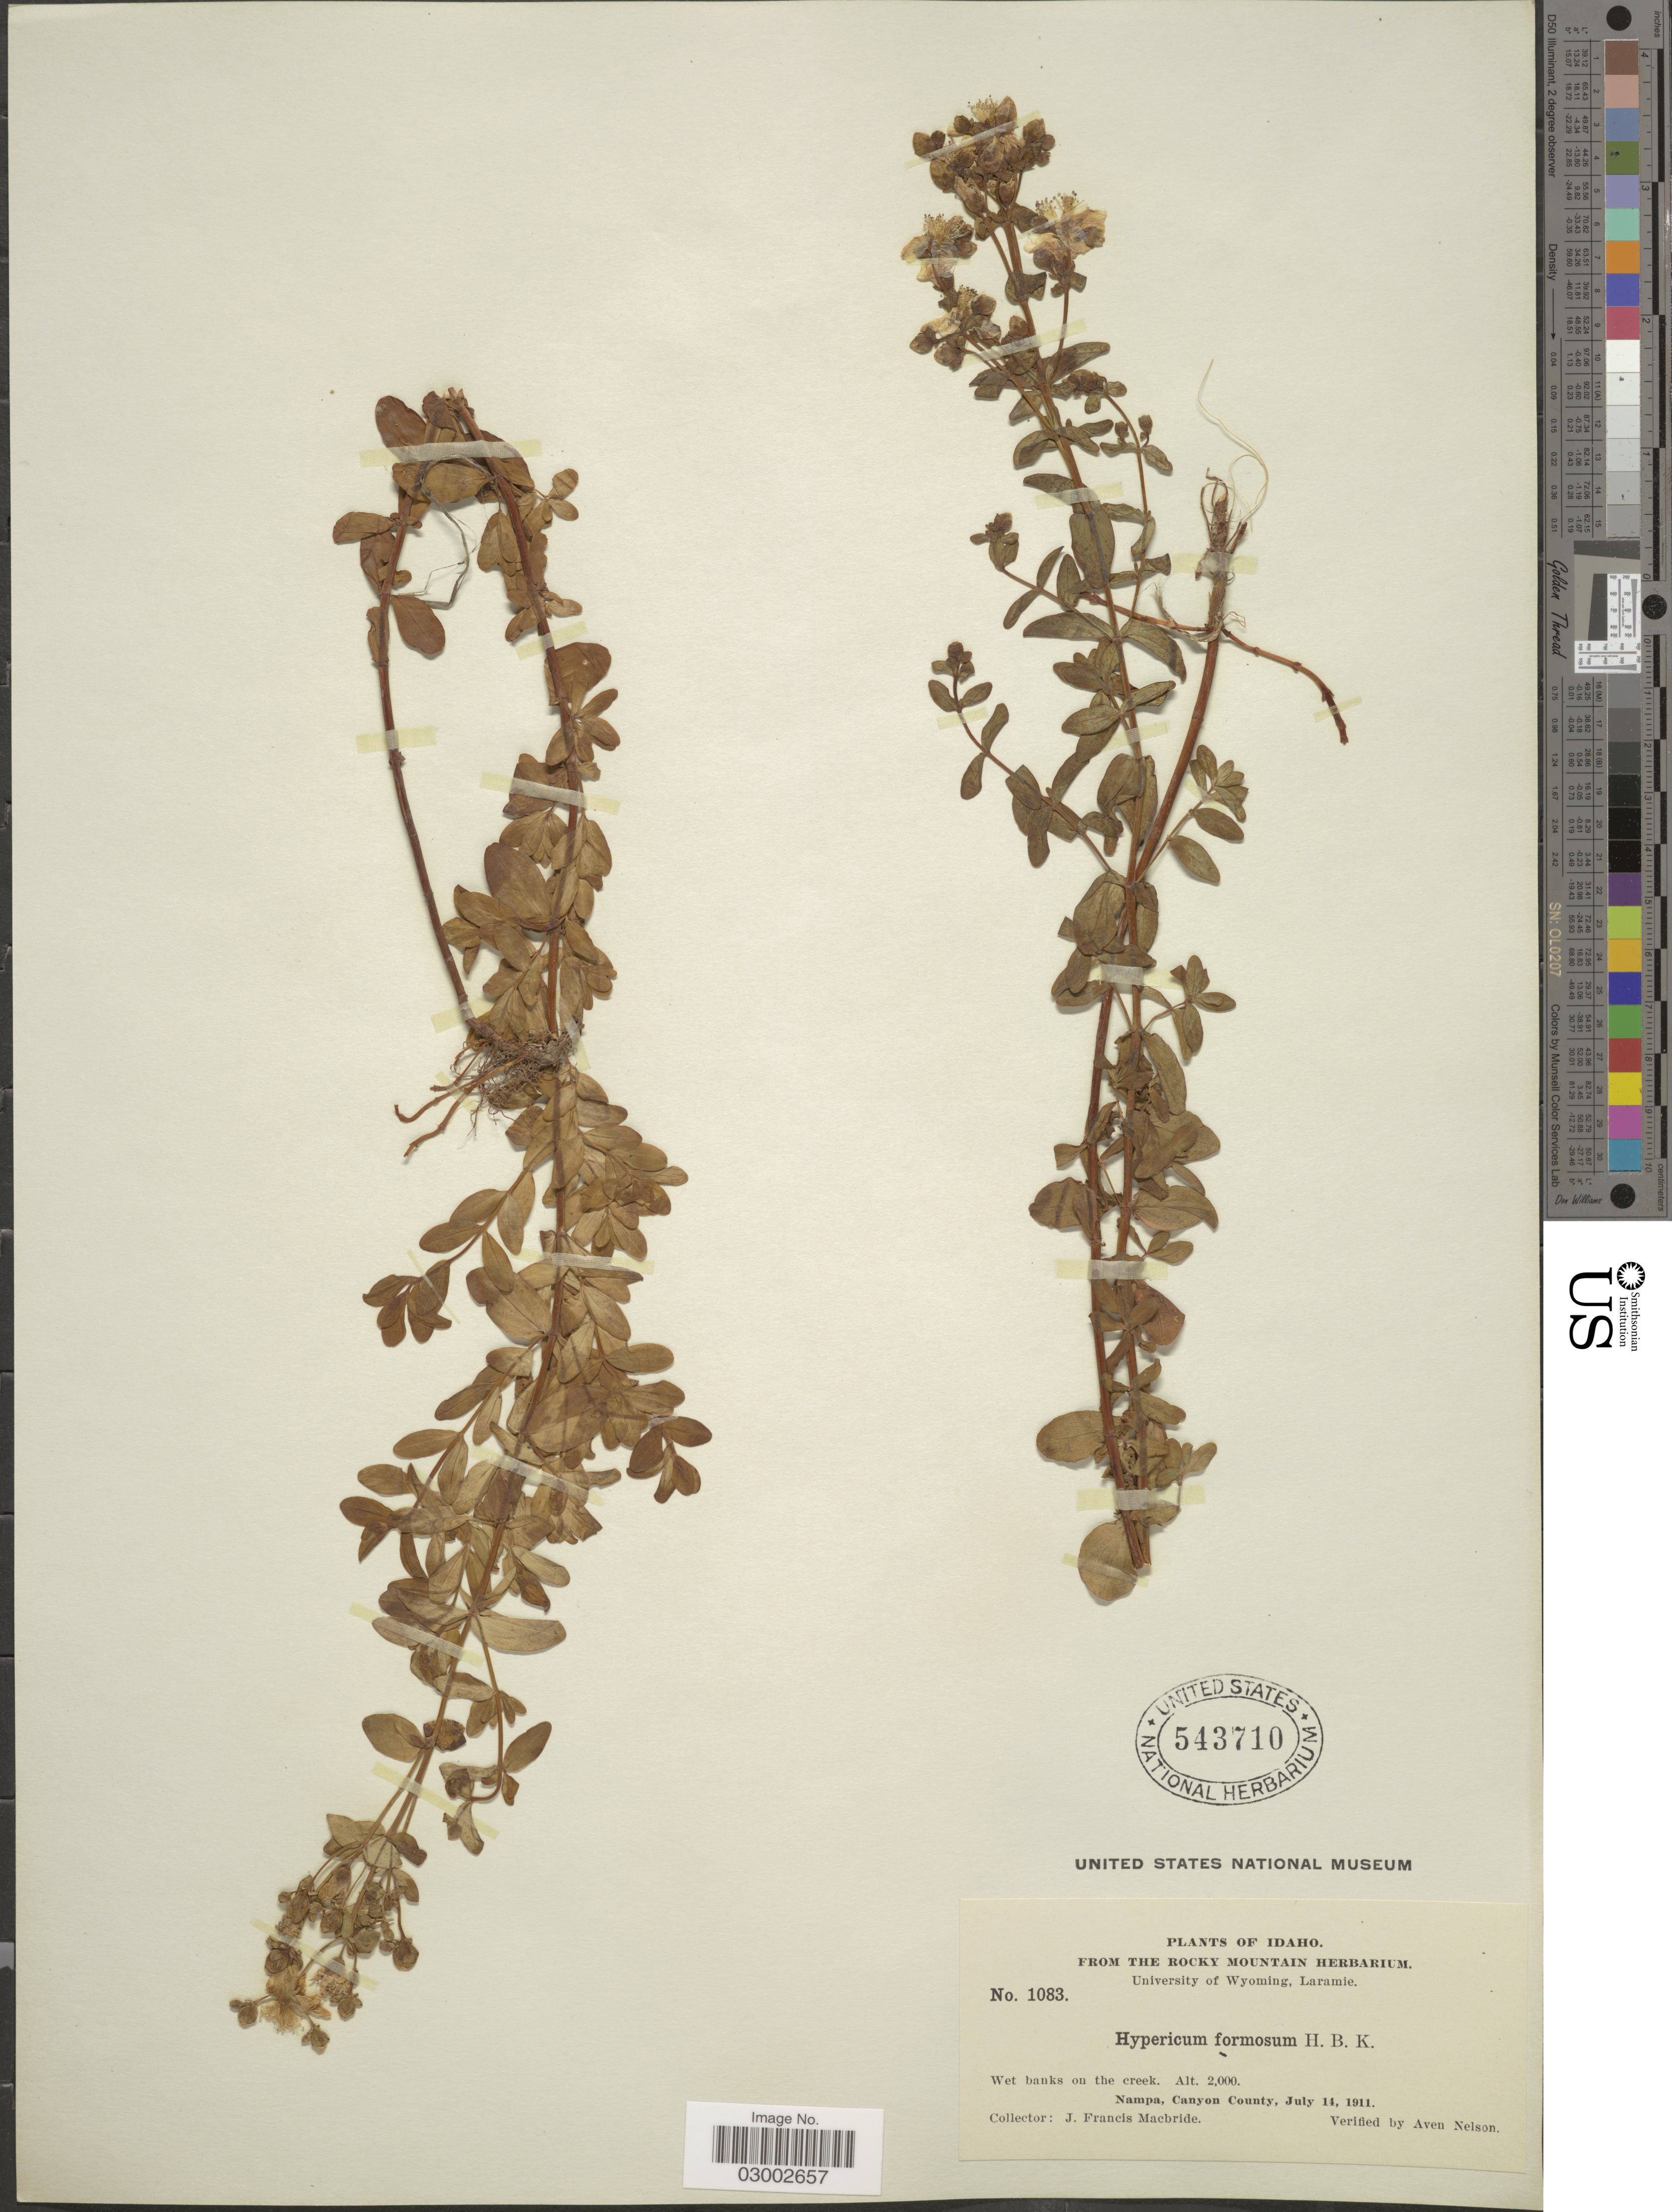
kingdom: Plantae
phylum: Tracheophyta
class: Magnoliopsida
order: Malpighiales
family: Hypericaceae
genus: Hypericum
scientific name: Hypericum scouleri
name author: Hook.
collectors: J. F. Macbride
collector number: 1083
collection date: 1911-07-14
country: United States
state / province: Idaho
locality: Wet banks on the creek. Campa, Canyon County.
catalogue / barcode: US 543710